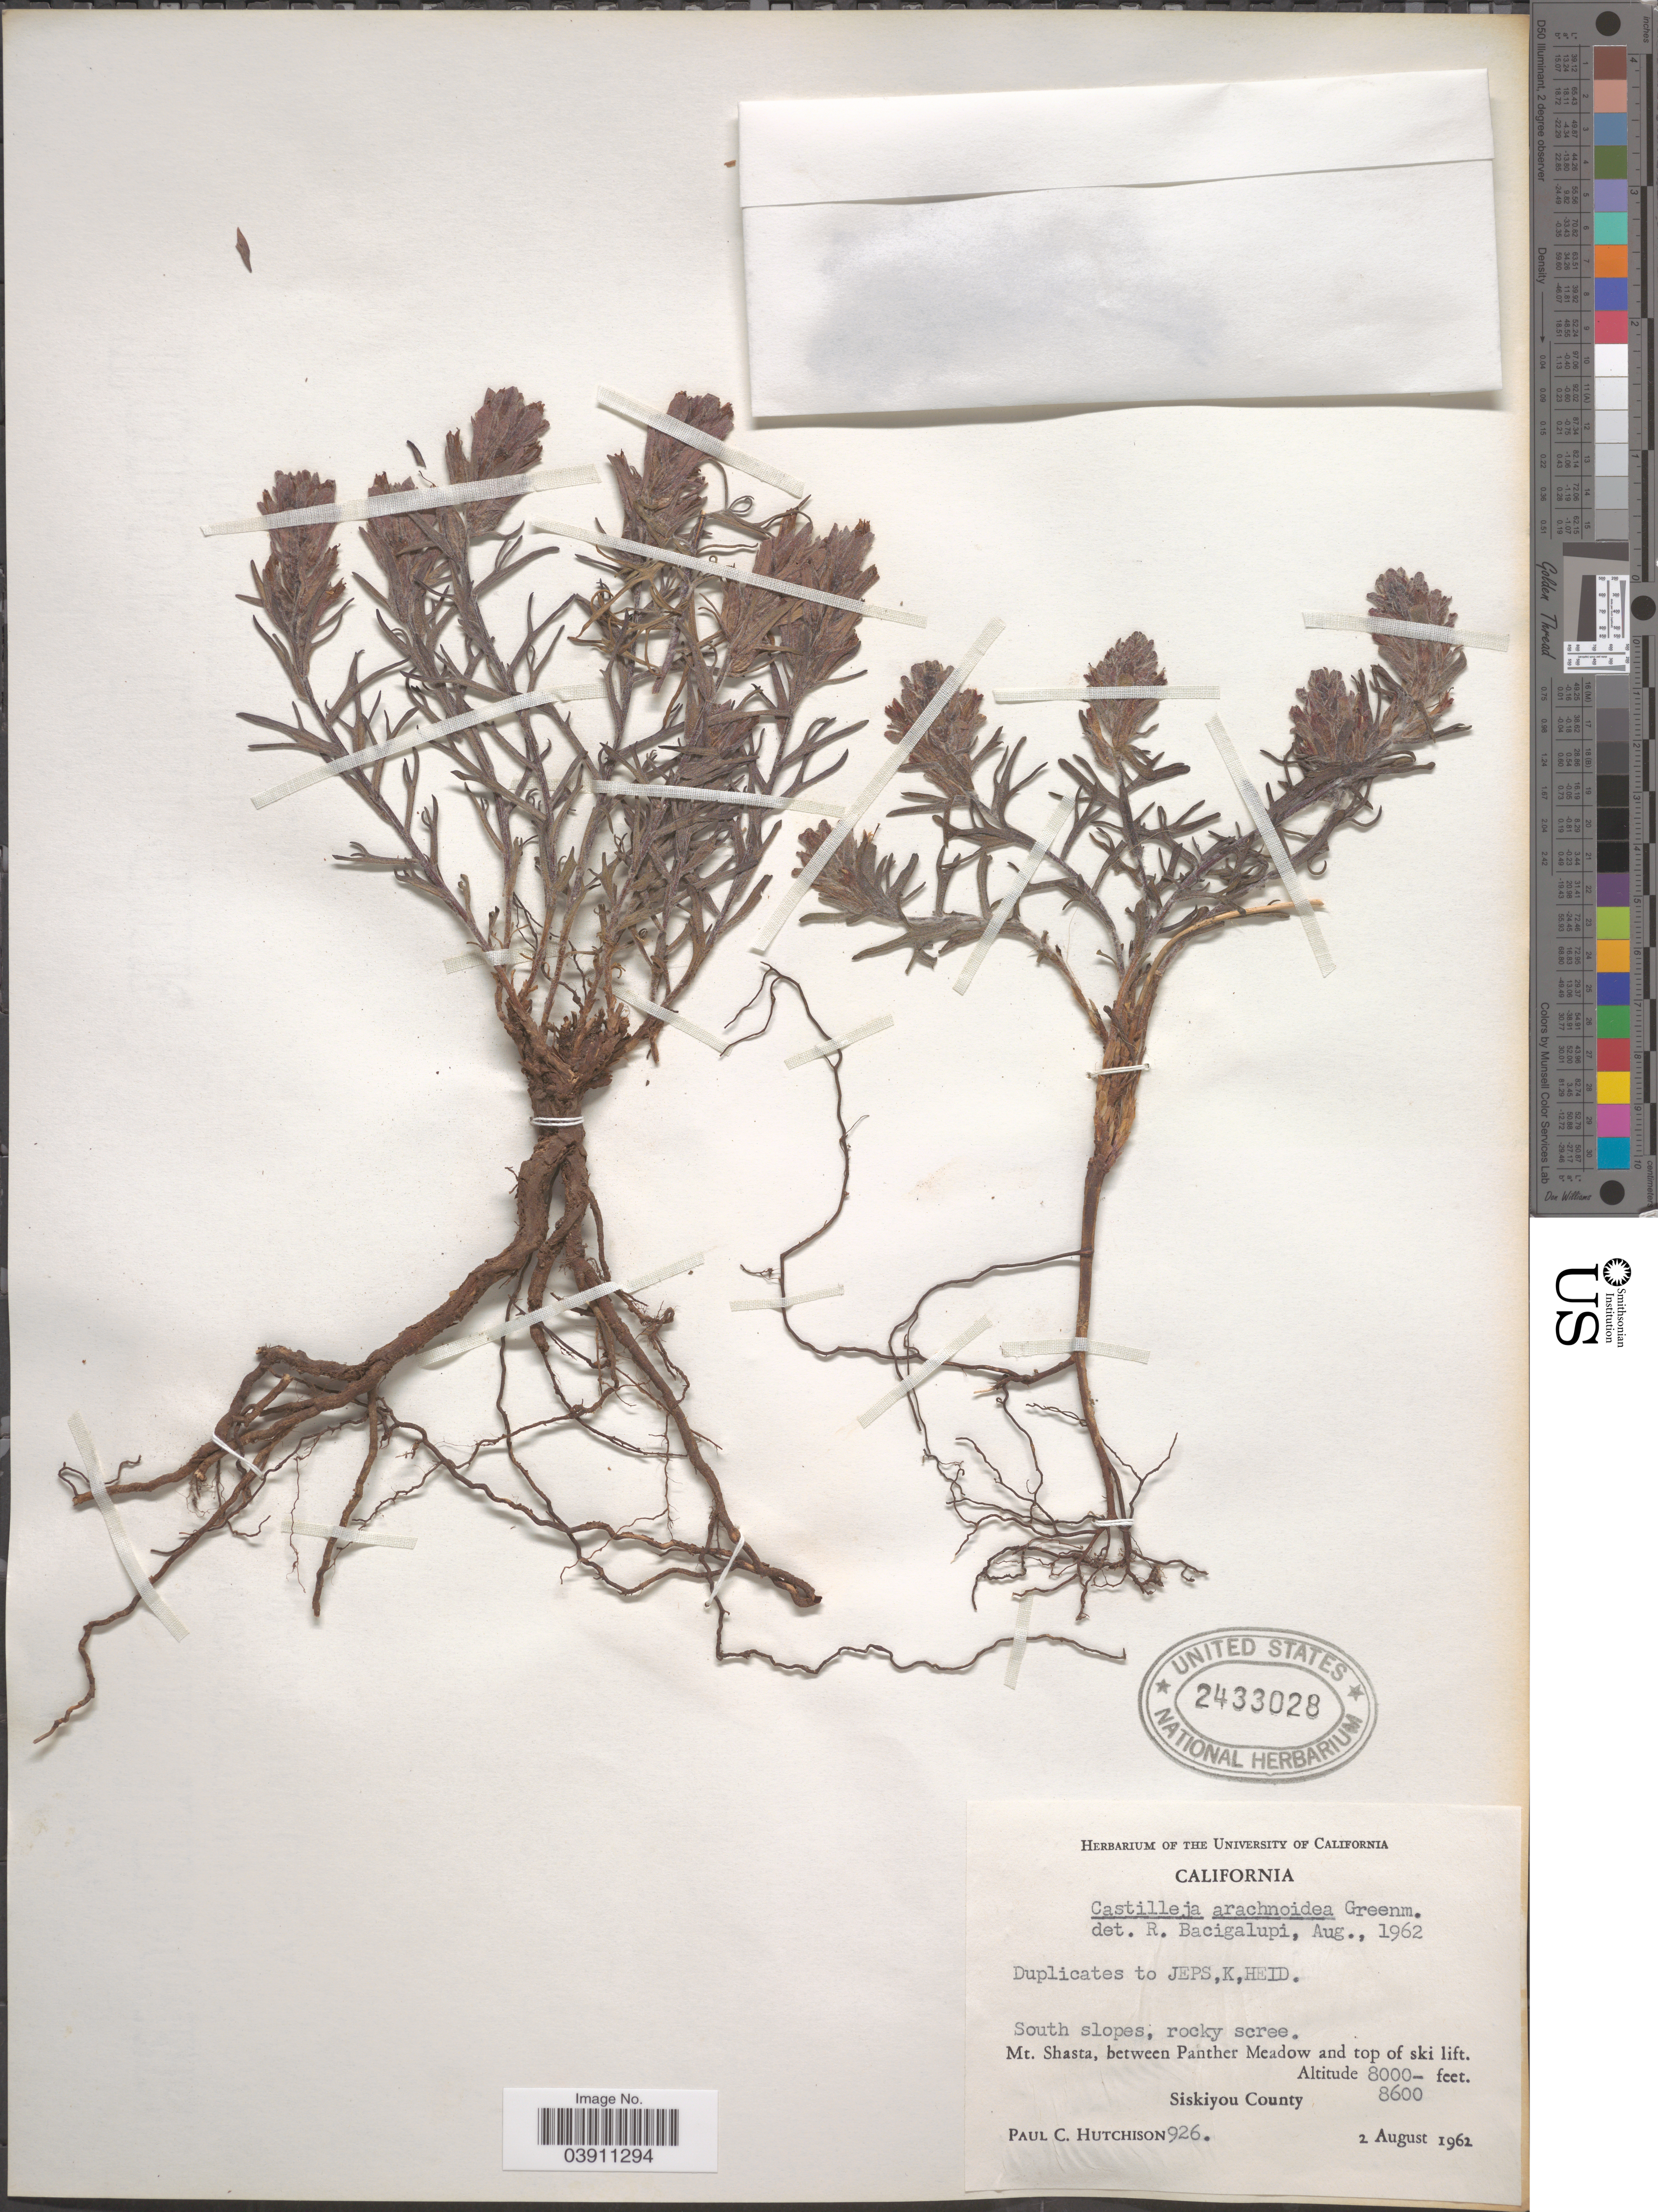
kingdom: Plantae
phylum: Tracheophyta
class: Magnoliopsida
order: Lamiales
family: Orobanchaceae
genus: Castilleja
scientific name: Castilleja arachnoidea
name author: Greenm.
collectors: P. C. Hutchison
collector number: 926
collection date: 1962-08-02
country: United States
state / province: California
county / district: Siskiyou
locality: South slopes. Mt. Shasta, between Panther Meadow and top of ski lift. Siskiyou County.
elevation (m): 2438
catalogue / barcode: US 2433028